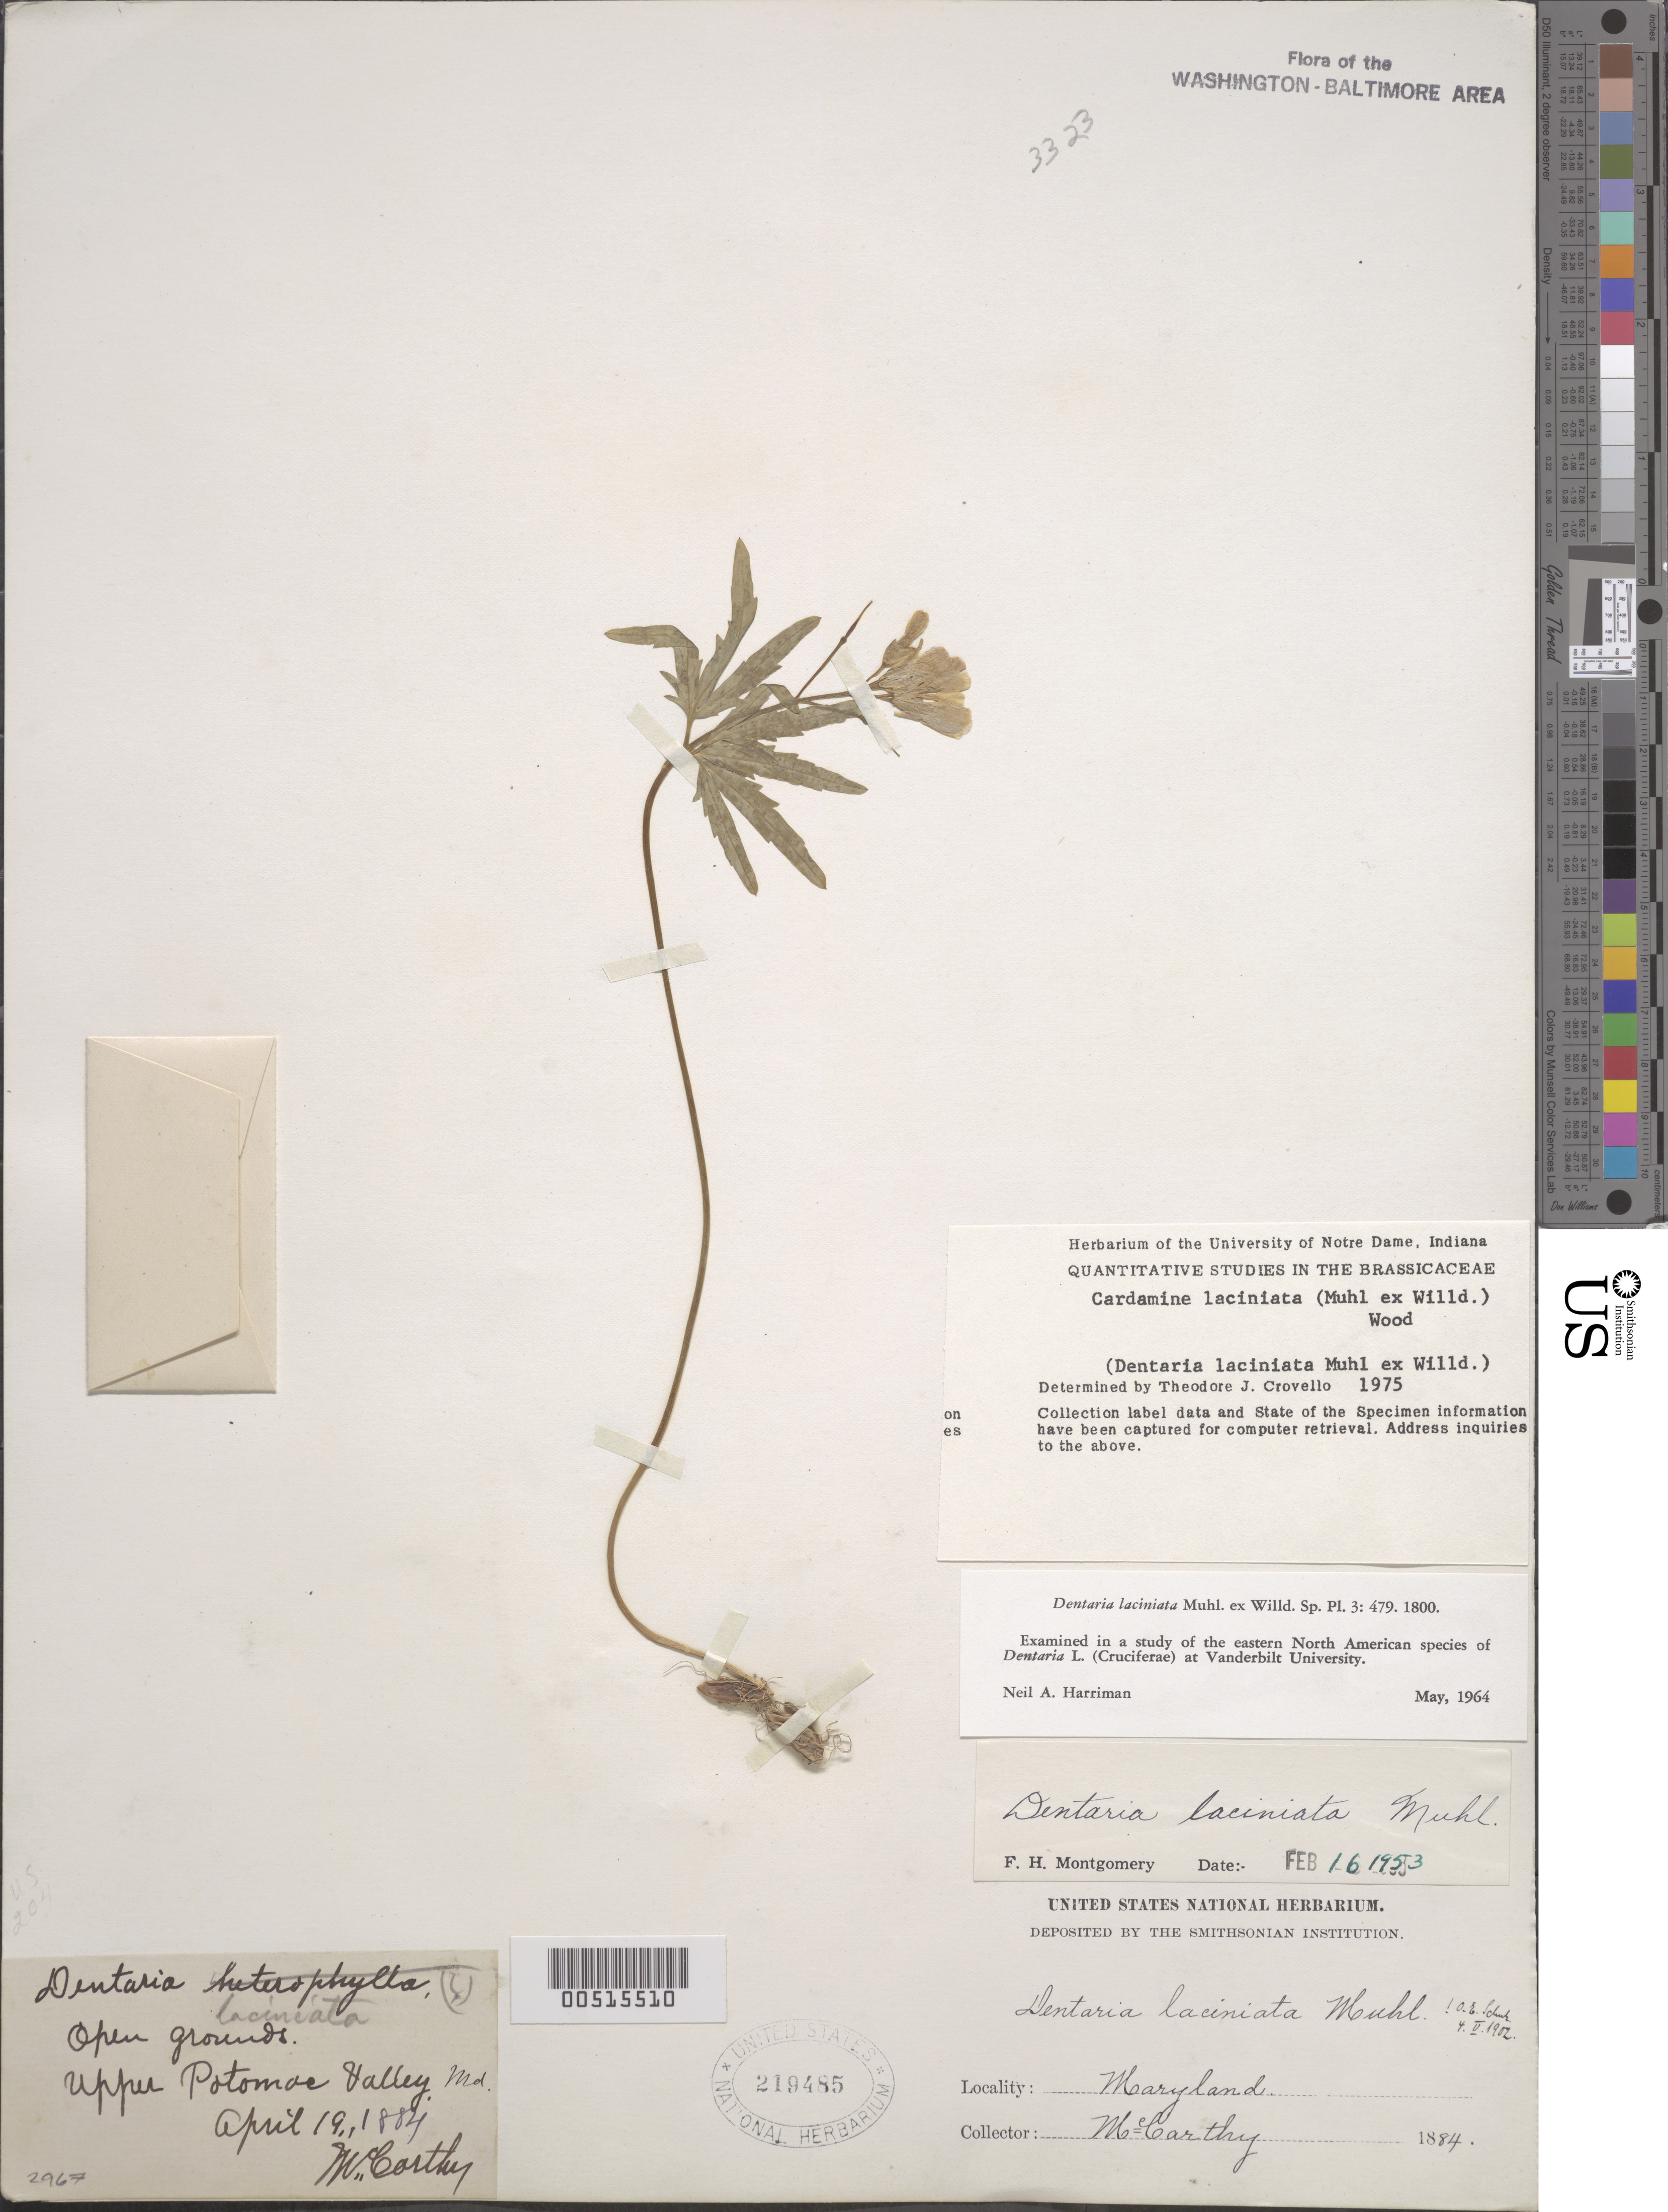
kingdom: Plantae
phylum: Tracheophyta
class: Magnoliopsida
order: Brassicales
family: Brassicaceae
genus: Cardamine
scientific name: Cardamine concatenata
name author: (Michx.) Sw.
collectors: Shirley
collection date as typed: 19 Apr 1884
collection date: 1884-04-19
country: United States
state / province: Maryland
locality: Upper Potomac Valley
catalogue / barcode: US 219485